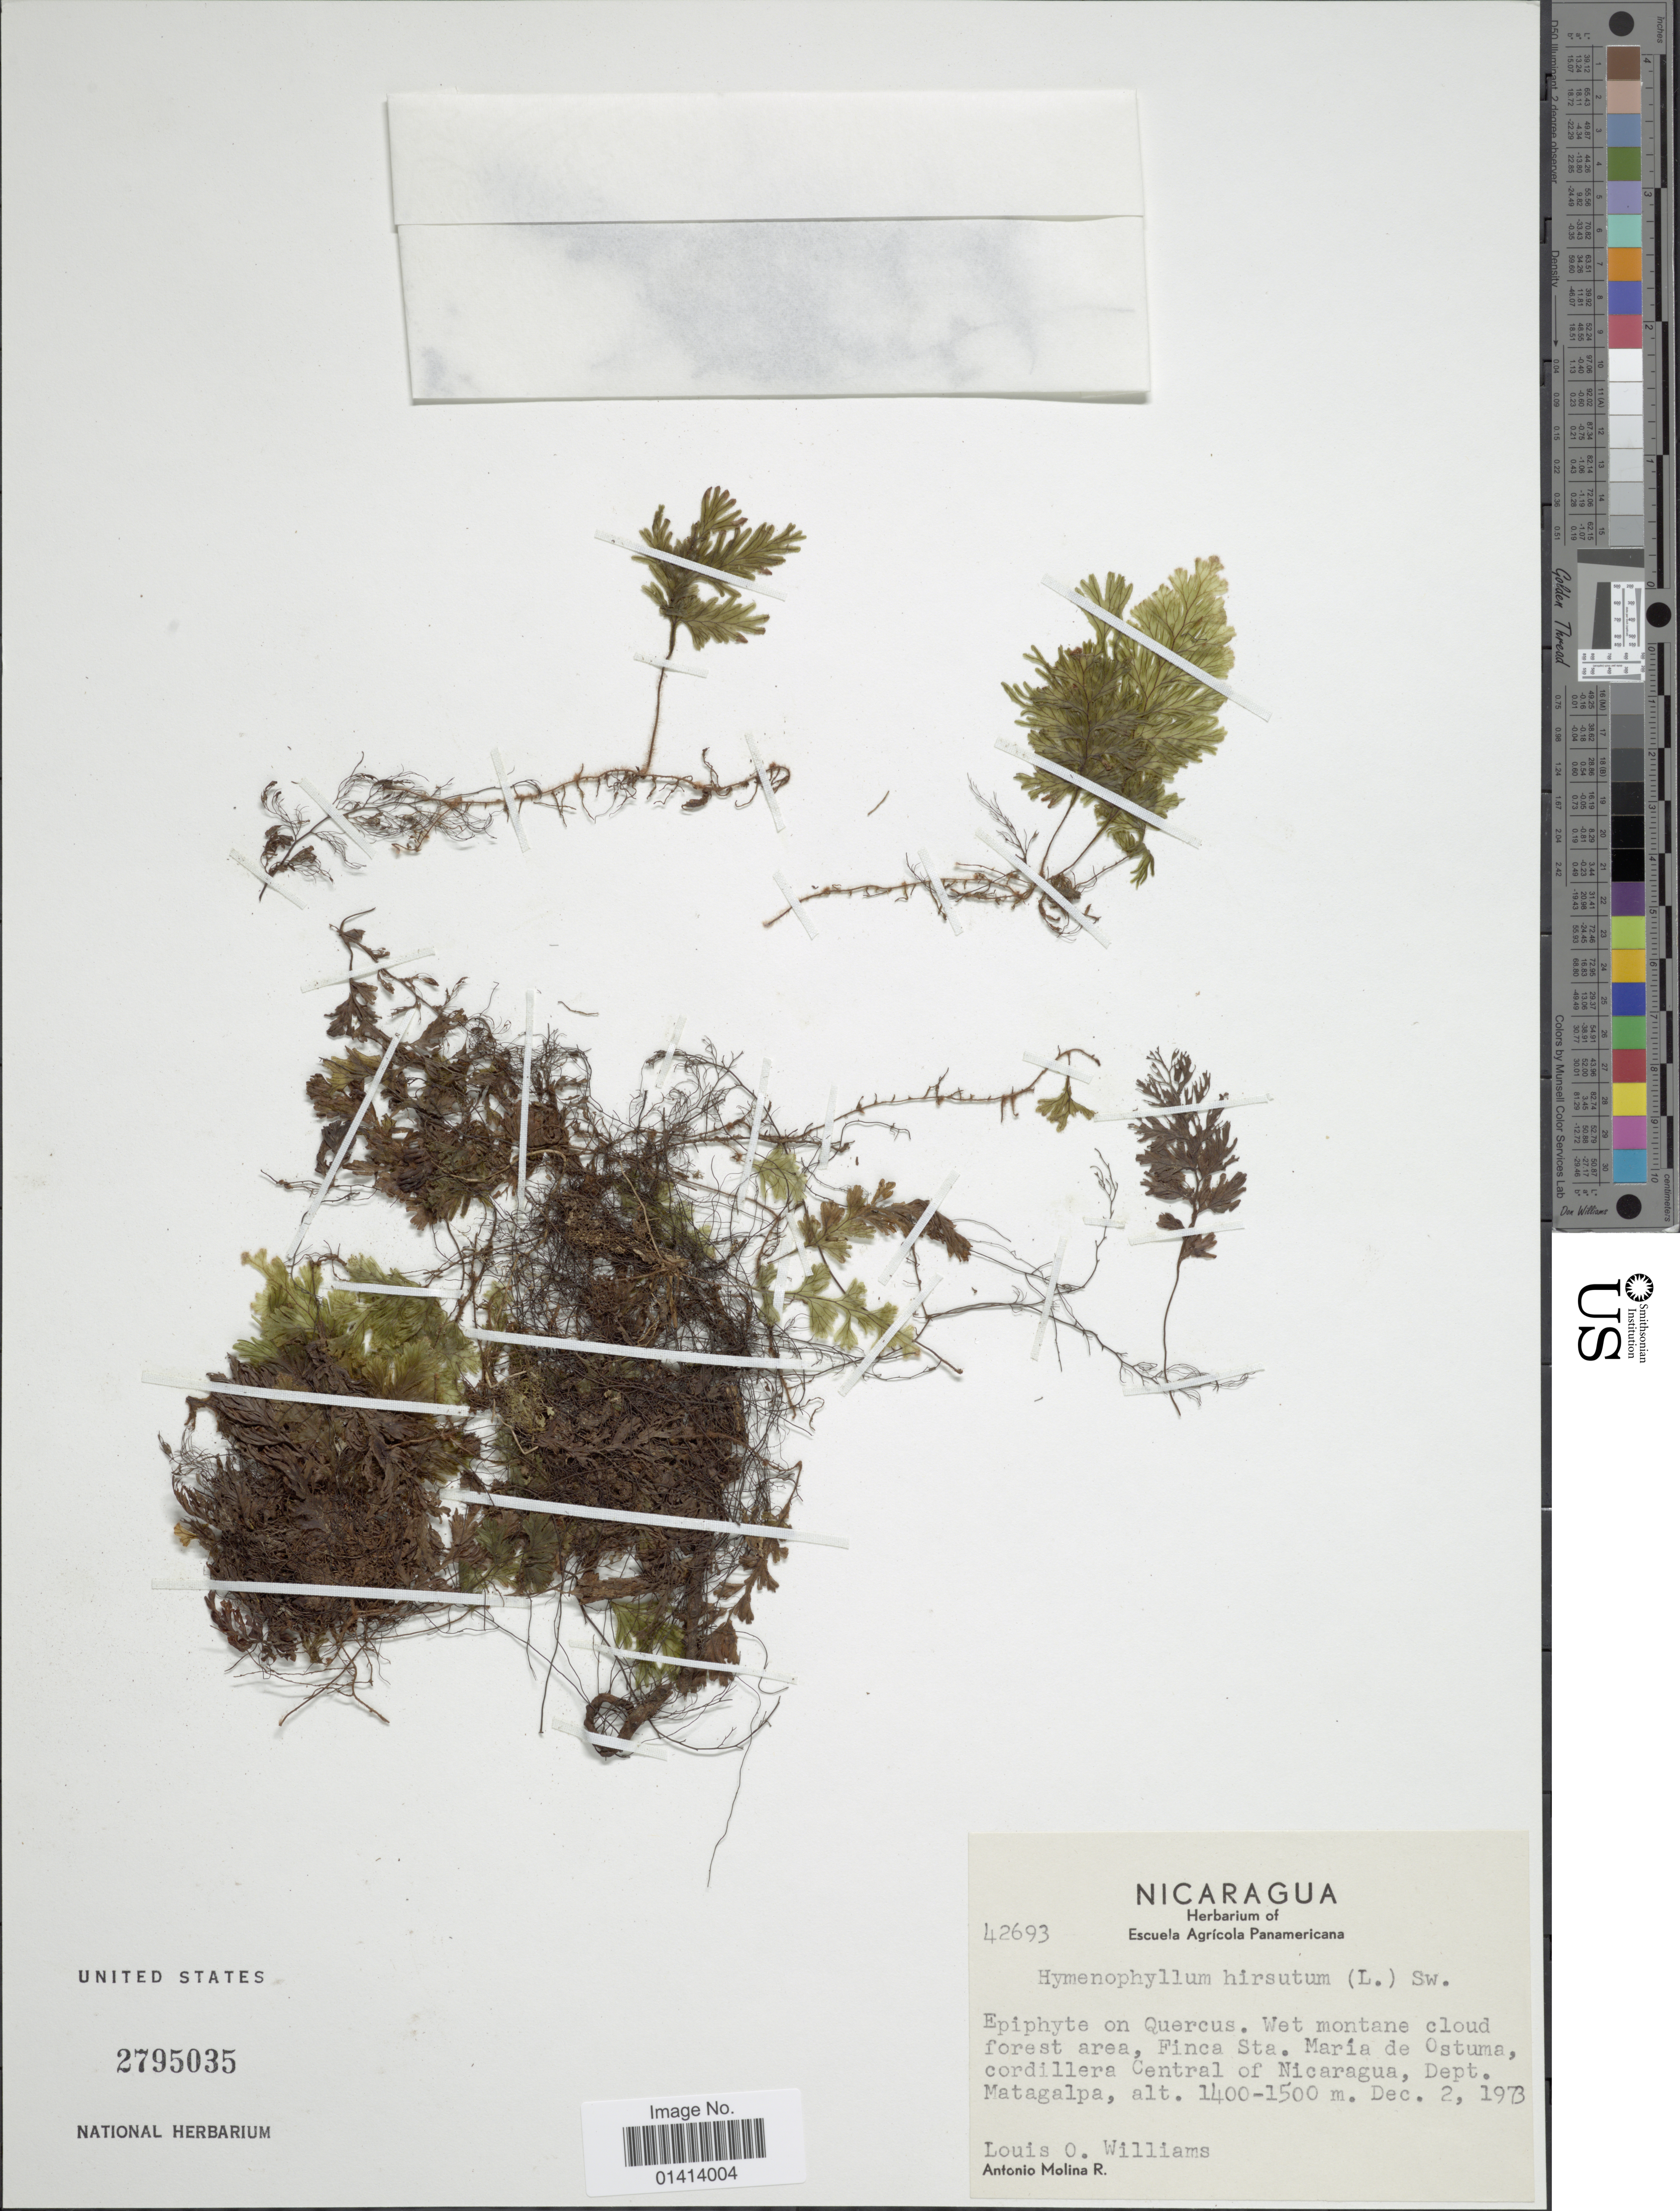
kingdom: Plantae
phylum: Tracheophyta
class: Polypodiopsida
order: Hymenophyllales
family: Hymenophyllaceae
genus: Hymenophyllum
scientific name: Hymenophyllum hirsutum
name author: (L.) Sw.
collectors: L. O. Williams & A. Molina R.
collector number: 42693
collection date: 1973-12-02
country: Nicaragua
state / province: Matagalpa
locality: Forest area, Finca Sta. María de ostuma, cordillera Central of Nicaragua, Dept Matagalpa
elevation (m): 1400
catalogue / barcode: US 2795035